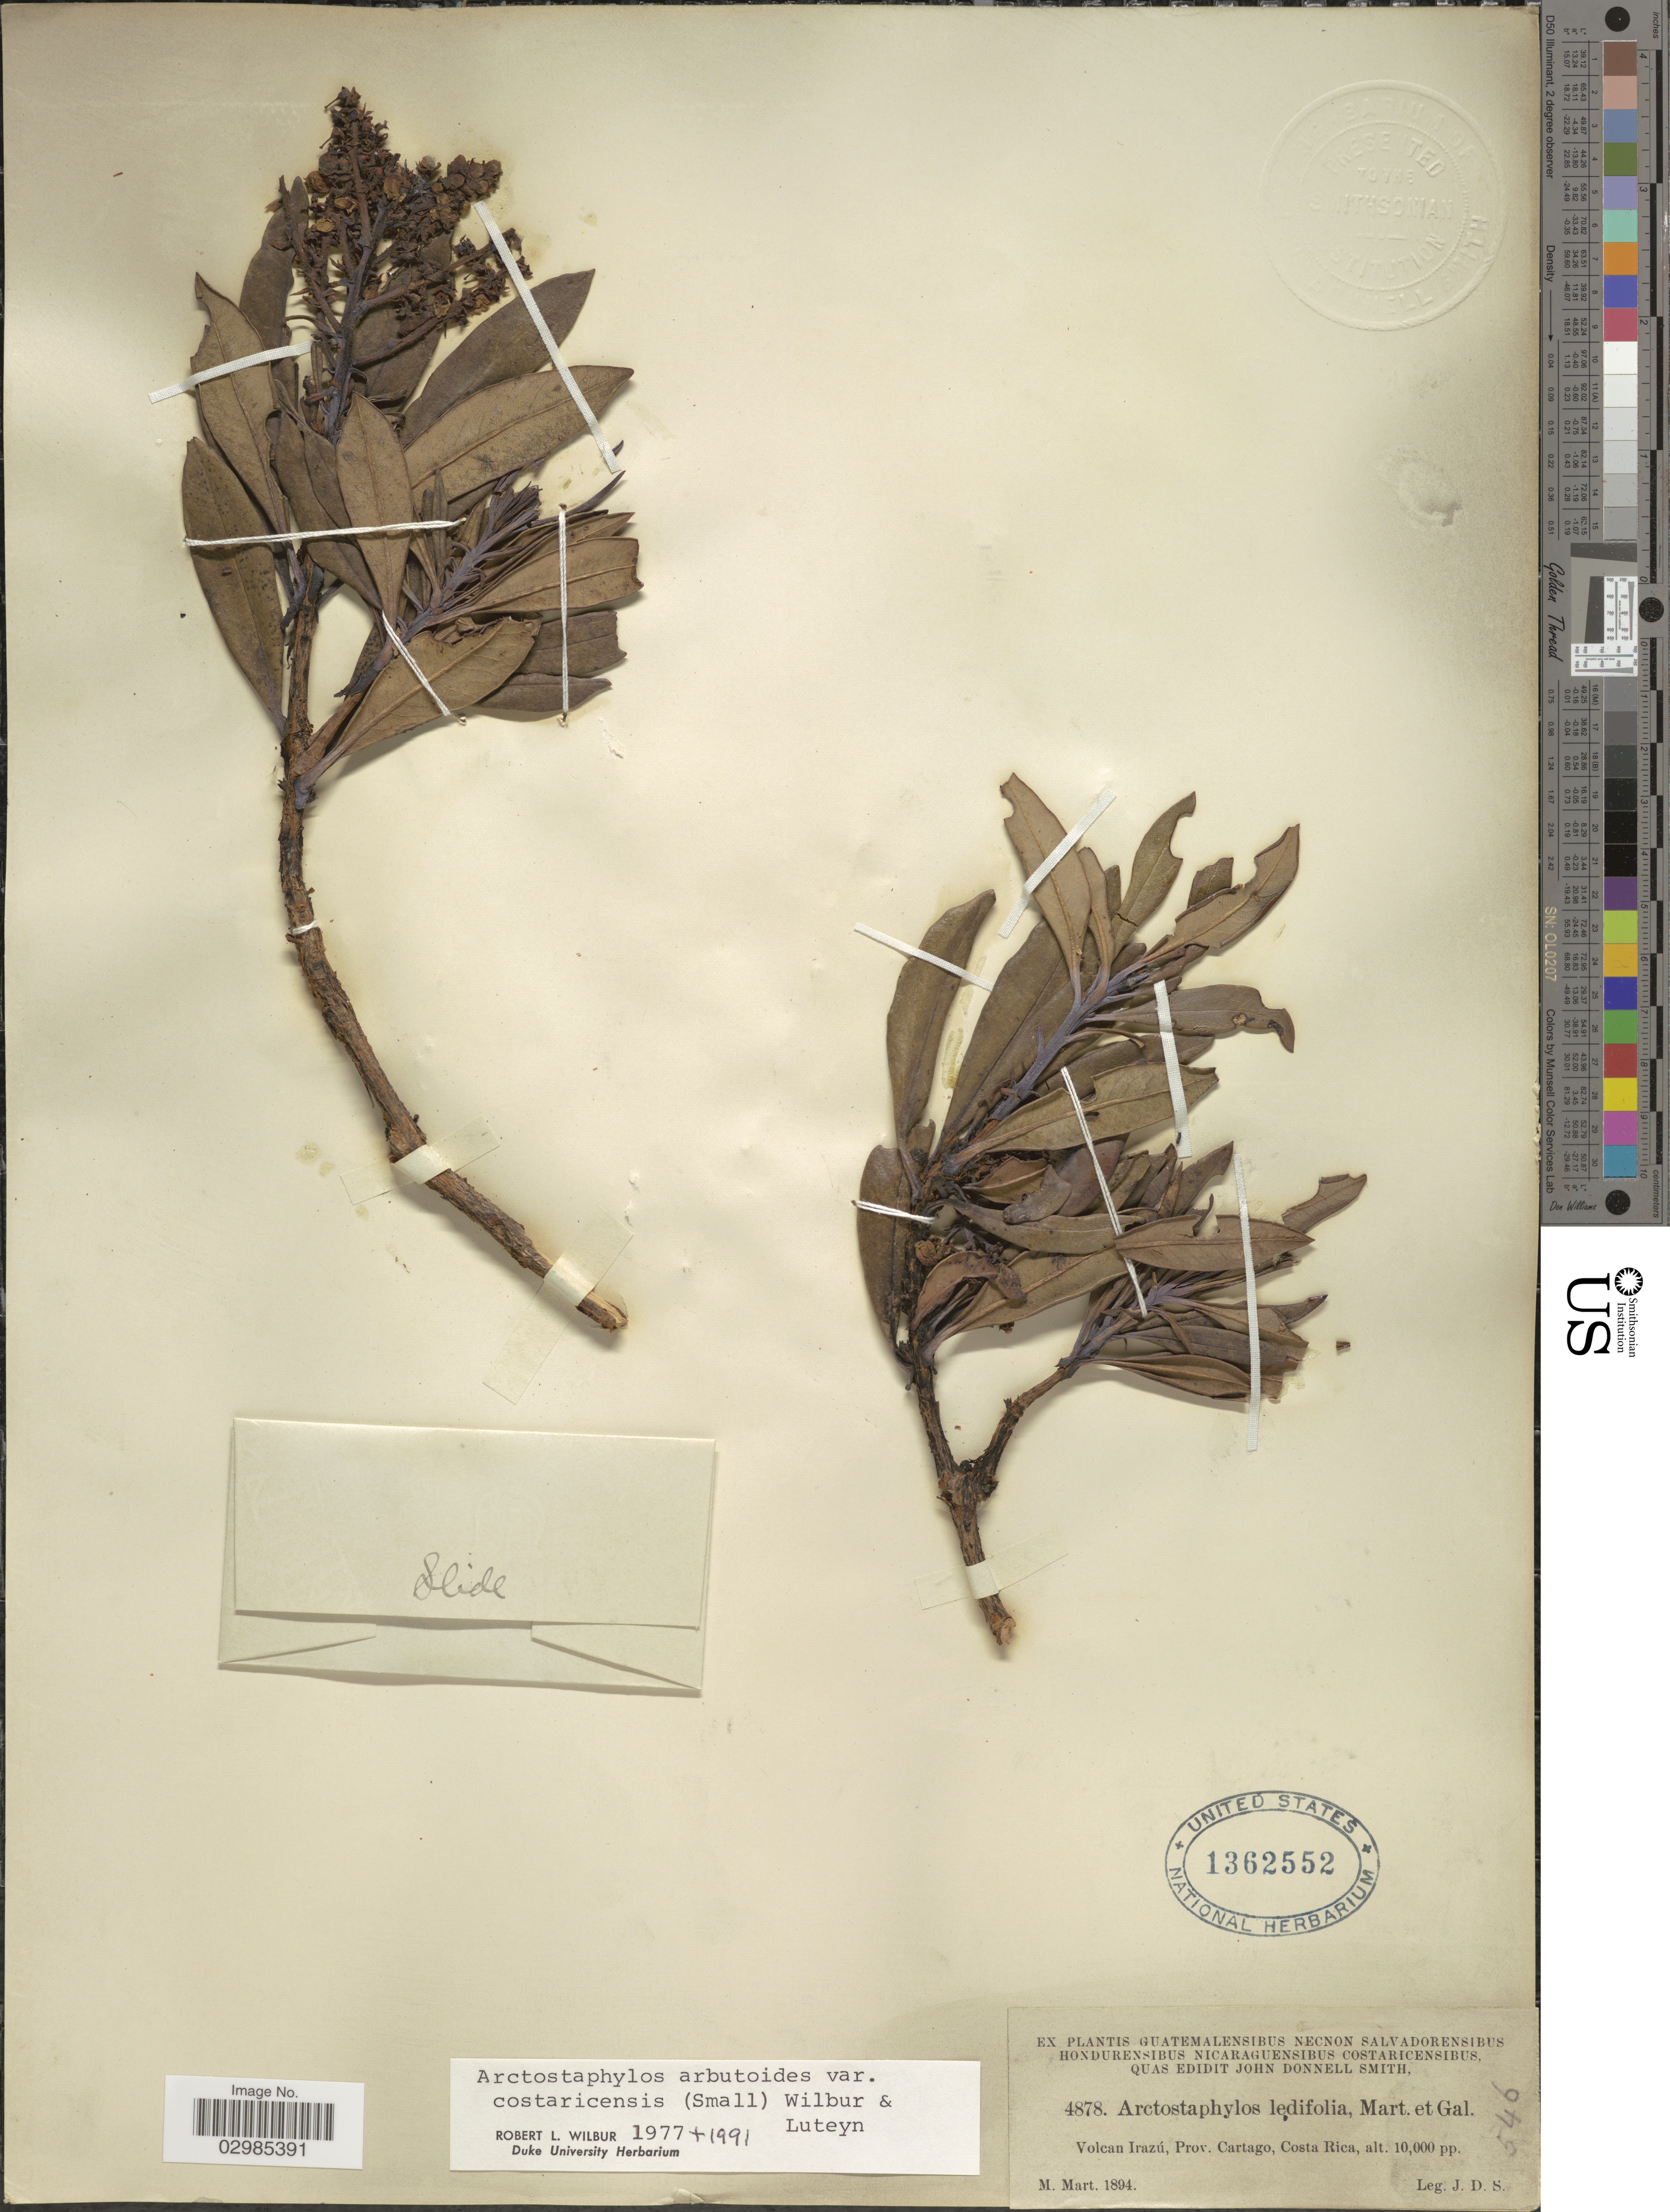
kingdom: Plantae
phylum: Tracheophyta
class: Magnoliopsida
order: Ericales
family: Ericaceae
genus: Arctostaphylos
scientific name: Arctostaphylos arbutoides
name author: (Lindl.) Hemsl.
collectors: J. Donnell Smith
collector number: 4878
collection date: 1894-03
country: Costa Rica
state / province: Cartago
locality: Volcan Irazú.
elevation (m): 3048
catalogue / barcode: US 1362552